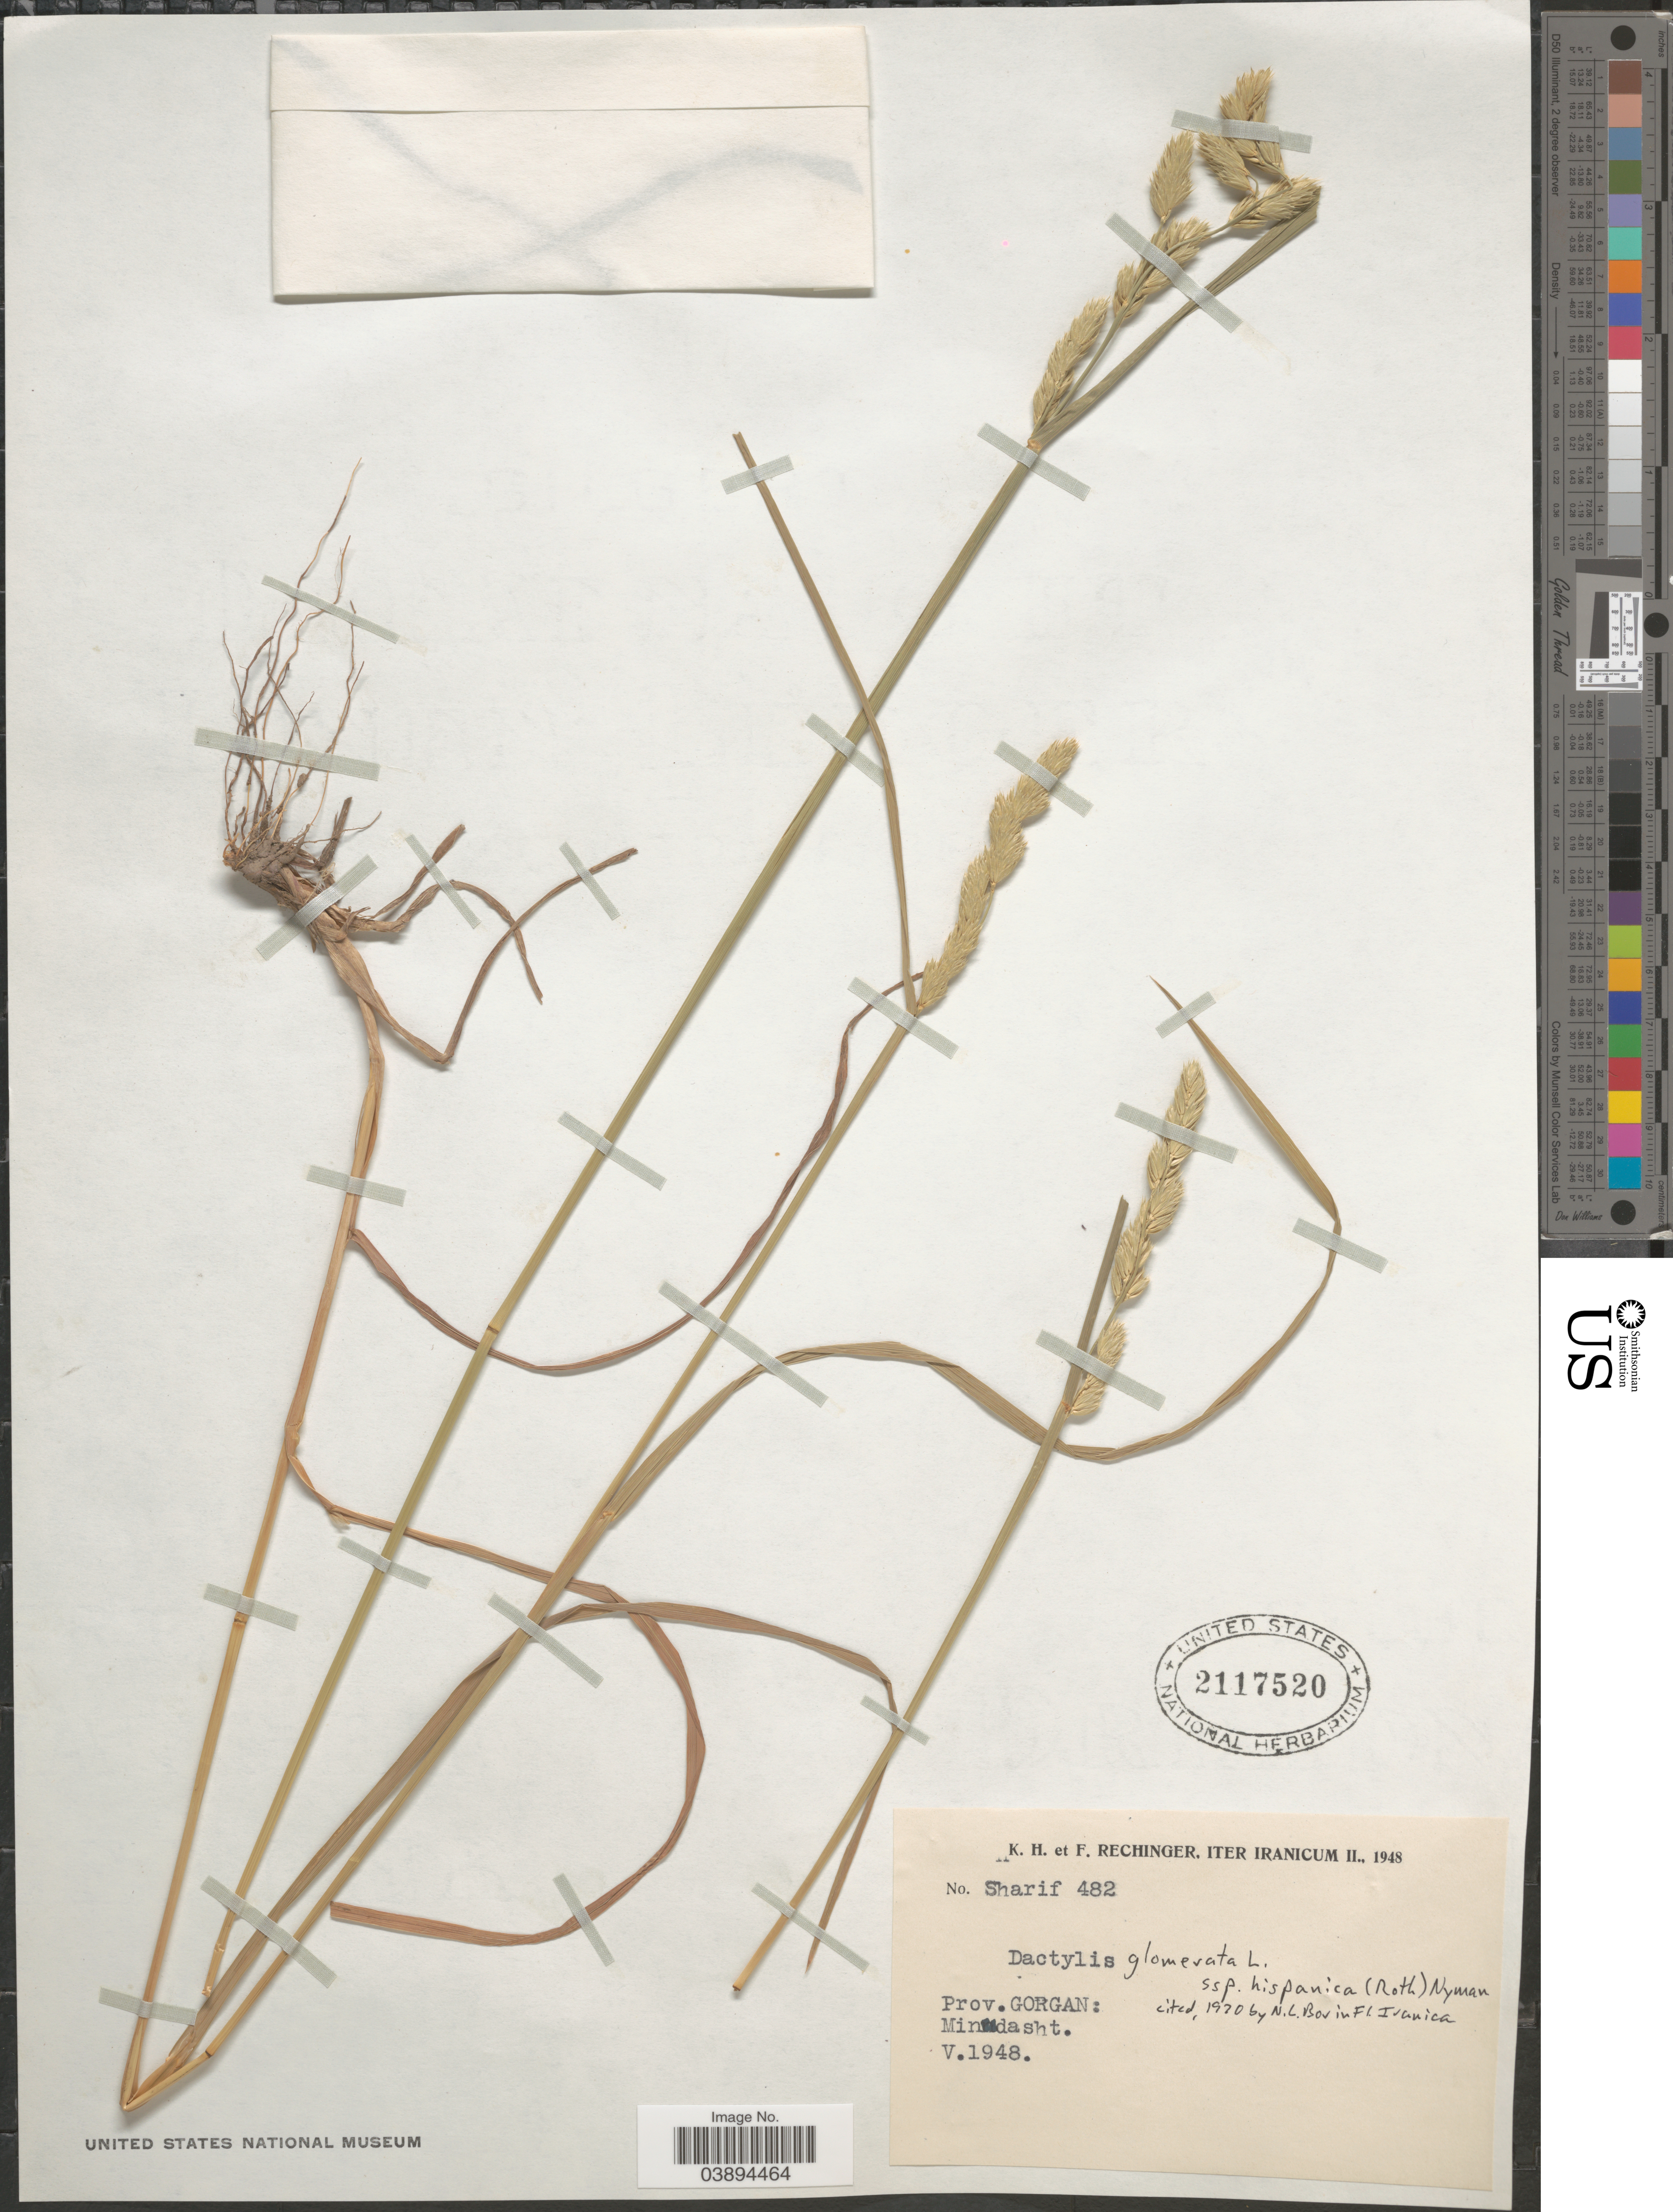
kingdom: Plantae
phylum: Tracheophyta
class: Liliopsida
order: Poales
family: Poaceae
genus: Dactylis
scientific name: Dactylis glomerata subsp. hispanica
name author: (Roth) Nyman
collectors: K. H. Rechinger & F. Rechinger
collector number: Sharif 482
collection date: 1948-05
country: Iran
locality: Iter Iranicum II. Prov. Gorgan: Mindasht.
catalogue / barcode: US 2117520